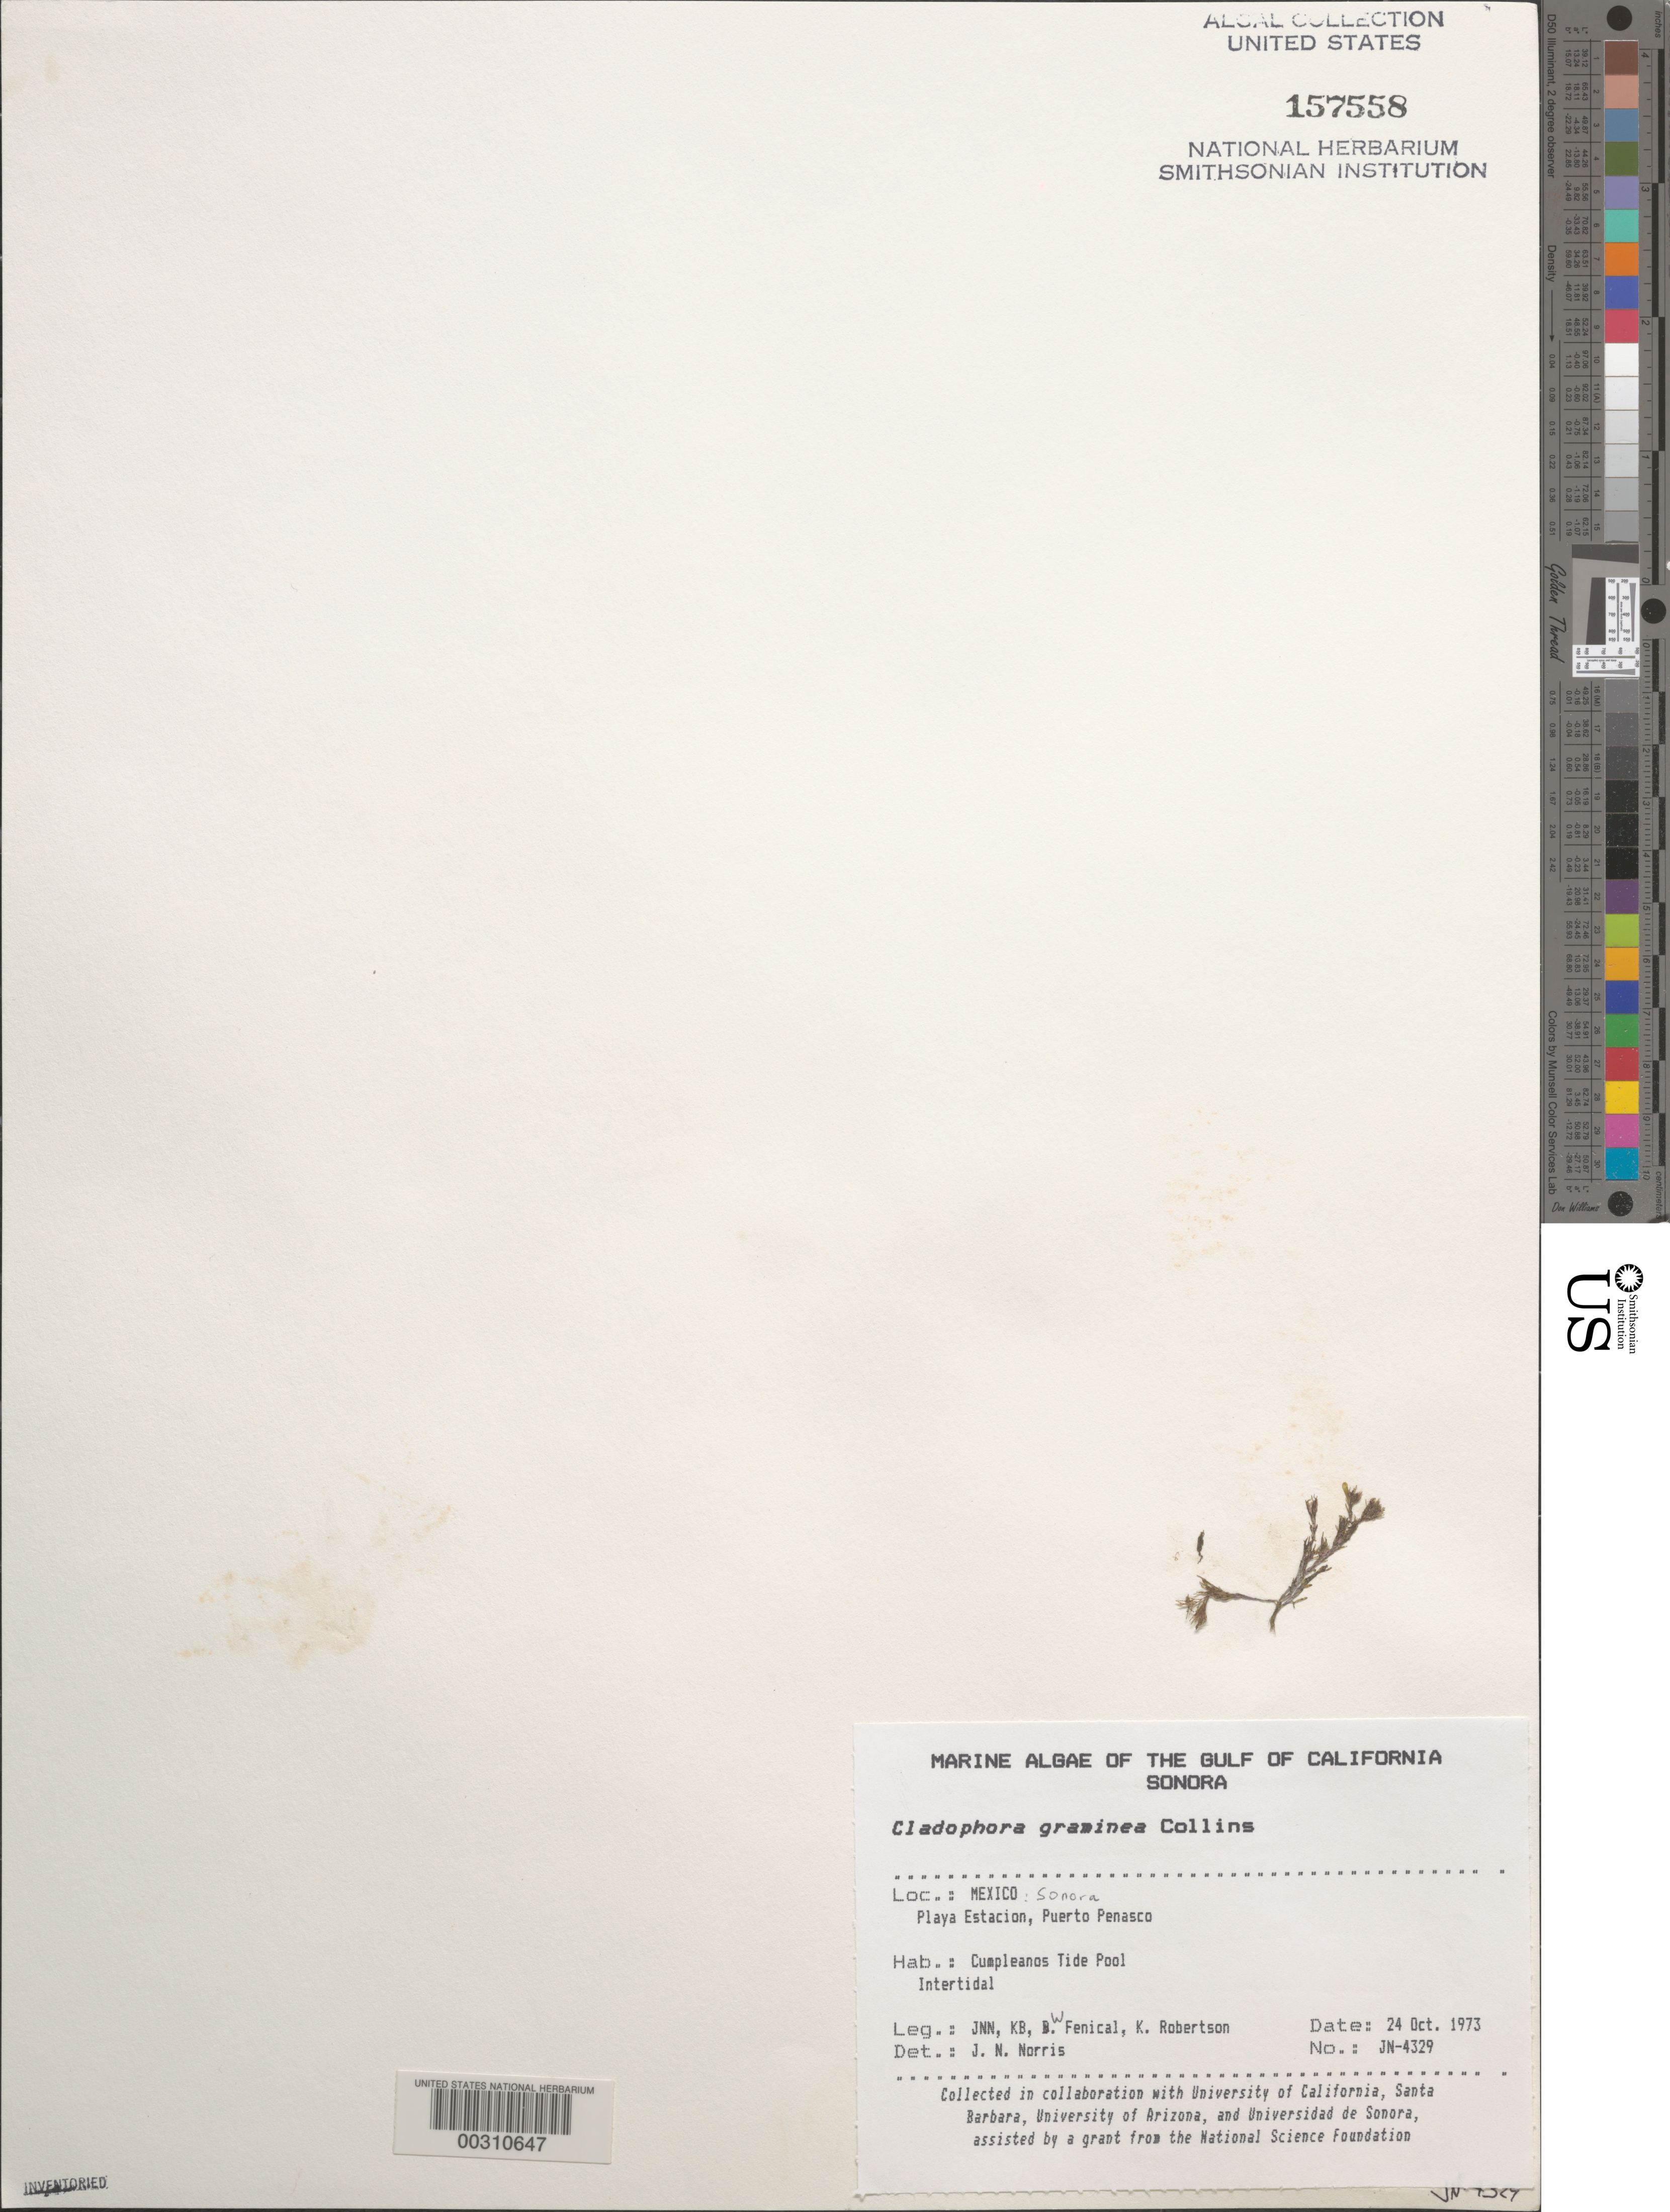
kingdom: Plantae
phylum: Chlorophyta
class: Ulvophyceae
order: Cladophorales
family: Cladophoraceae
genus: Cladophora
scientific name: Cladophora graminea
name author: Collins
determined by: Norris, James N.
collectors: J. N. Norris, W. Fenical & K. Robertson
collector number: JN-4329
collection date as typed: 24 Oct 1973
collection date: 1973-10-24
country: Mexico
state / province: Sonora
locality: Playa Estacion, Puerto Penasco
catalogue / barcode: US 157558